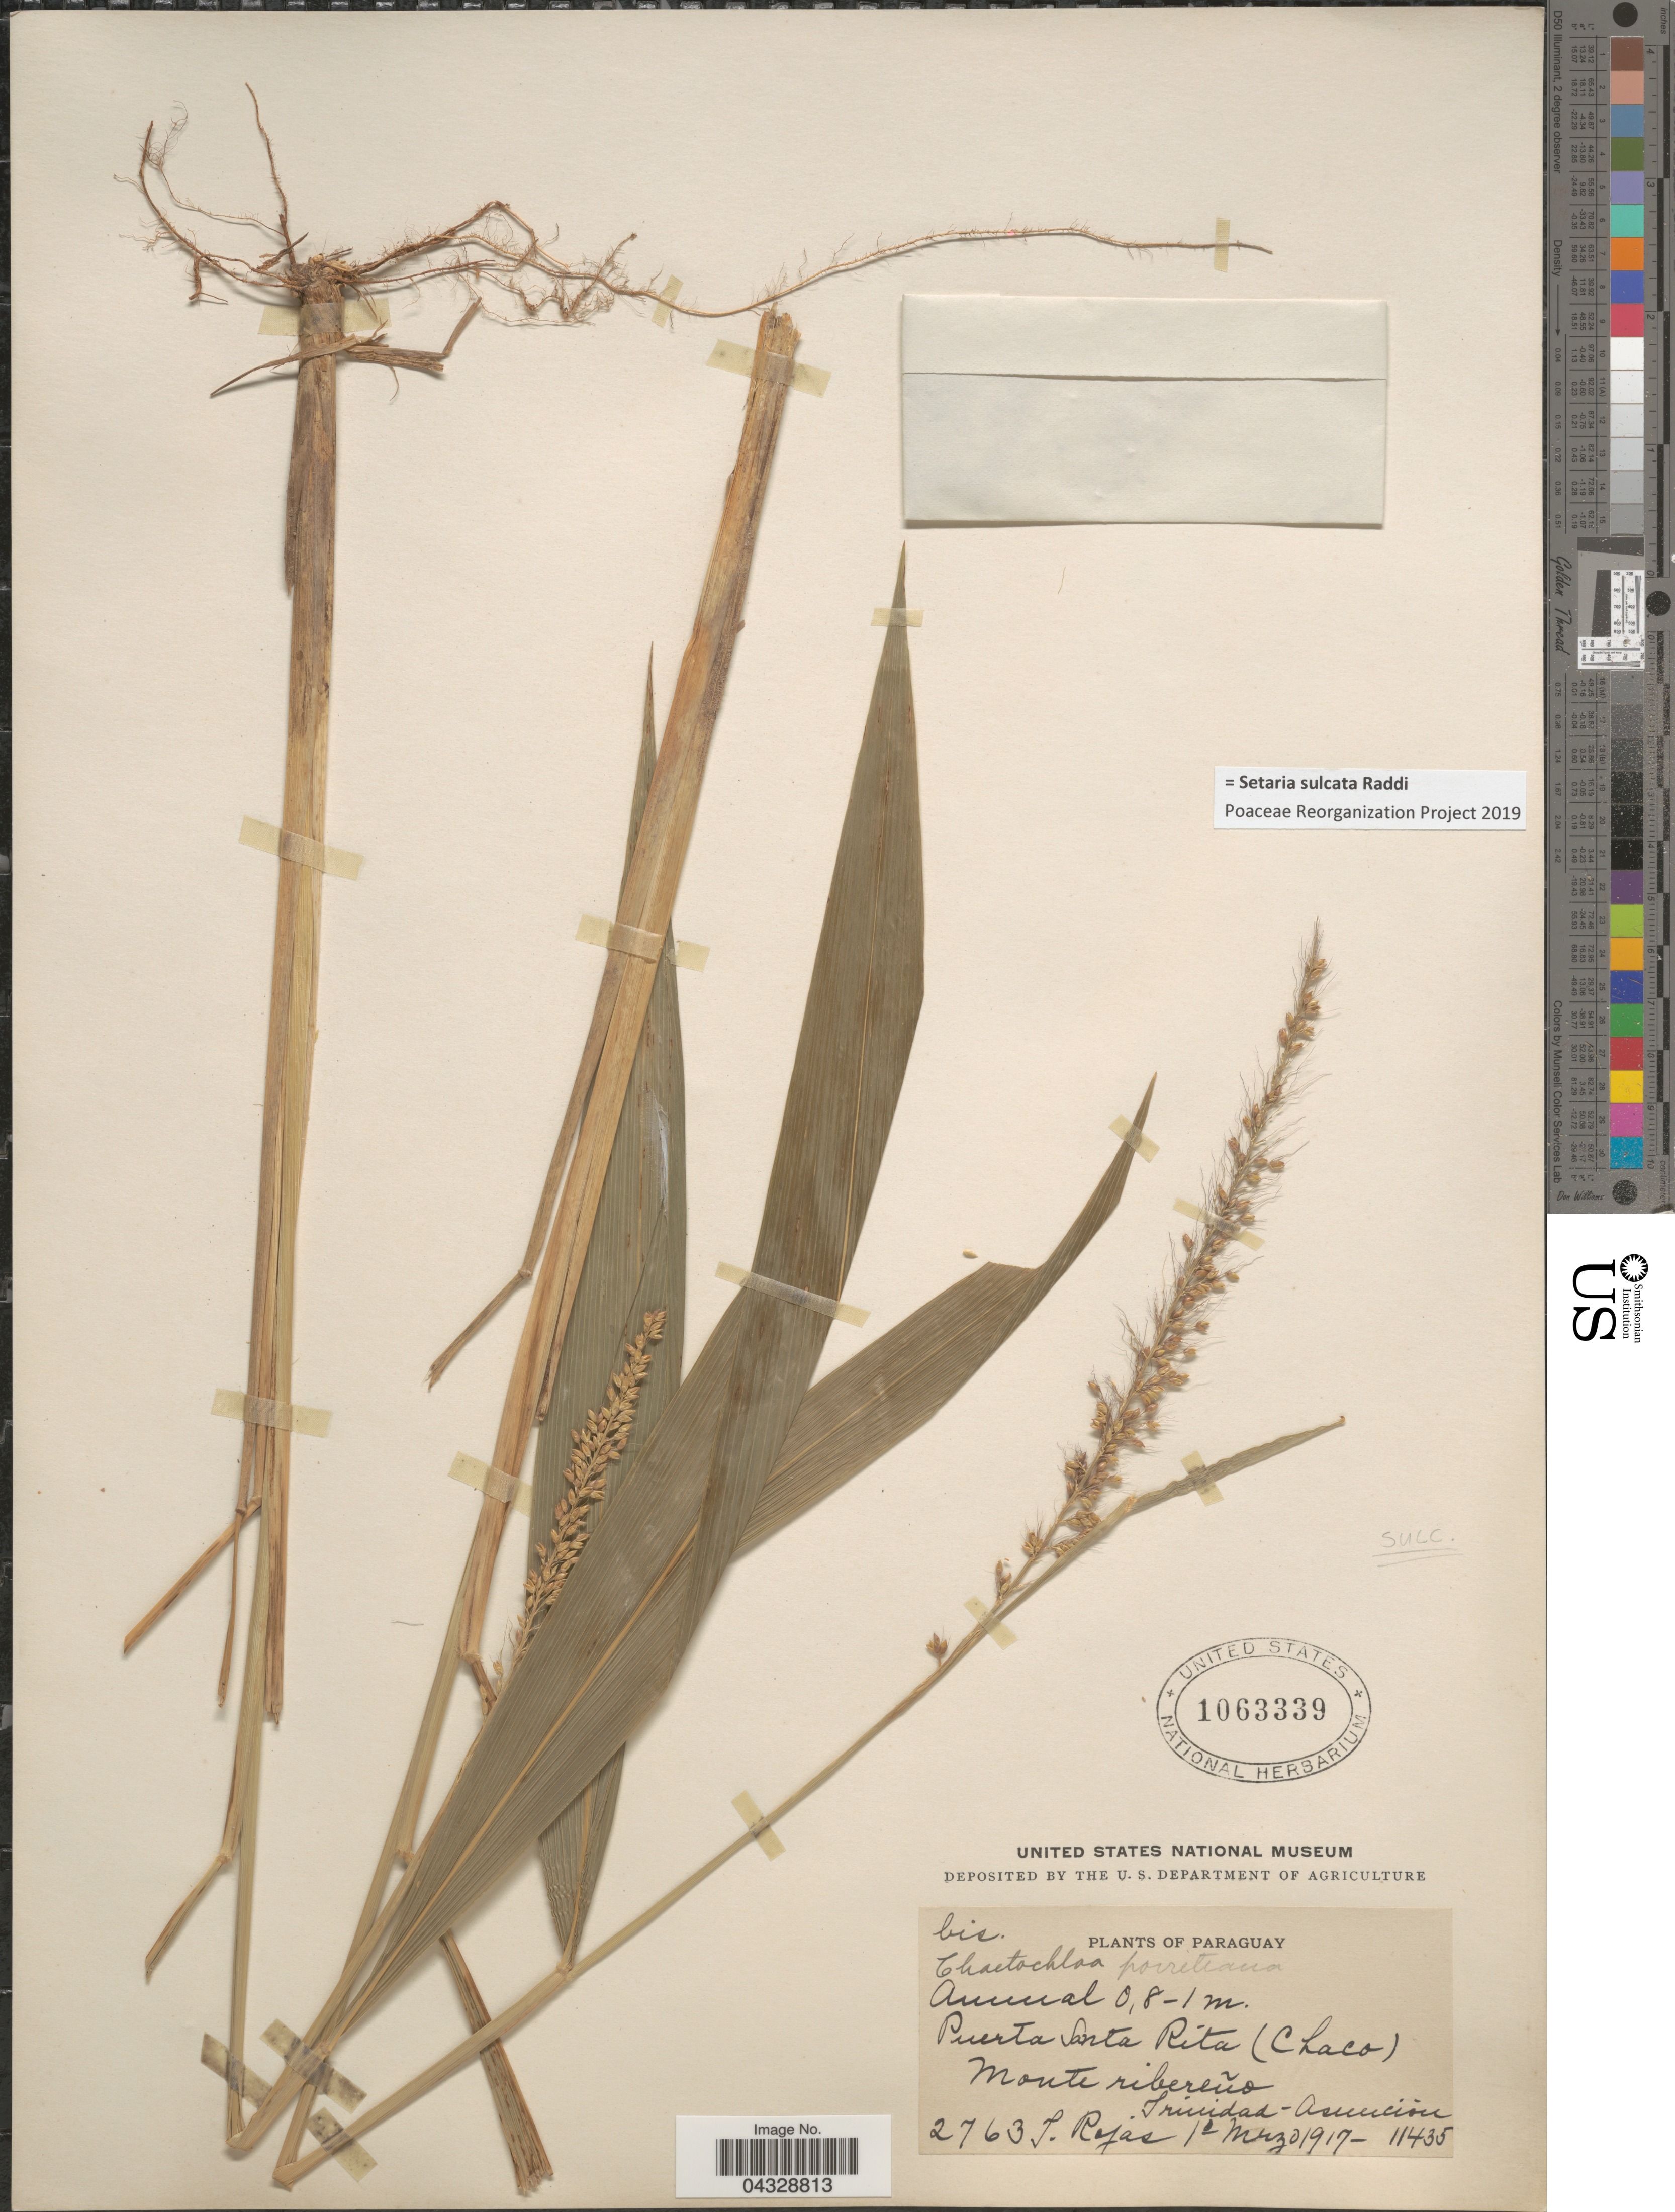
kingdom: Plantae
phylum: Tracheophyta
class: Liliopsida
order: Poales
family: Poaceae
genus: Setaria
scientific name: Setaria sulcata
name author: Raddi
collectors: T. Rojas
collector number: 2763/11435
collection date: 1917-03-01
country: Paraguay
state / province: Asuncion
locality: Puerta Santa Rita (Chaco). Monte ribereño. Trinidad-Asunción.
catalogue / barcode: US 1063339